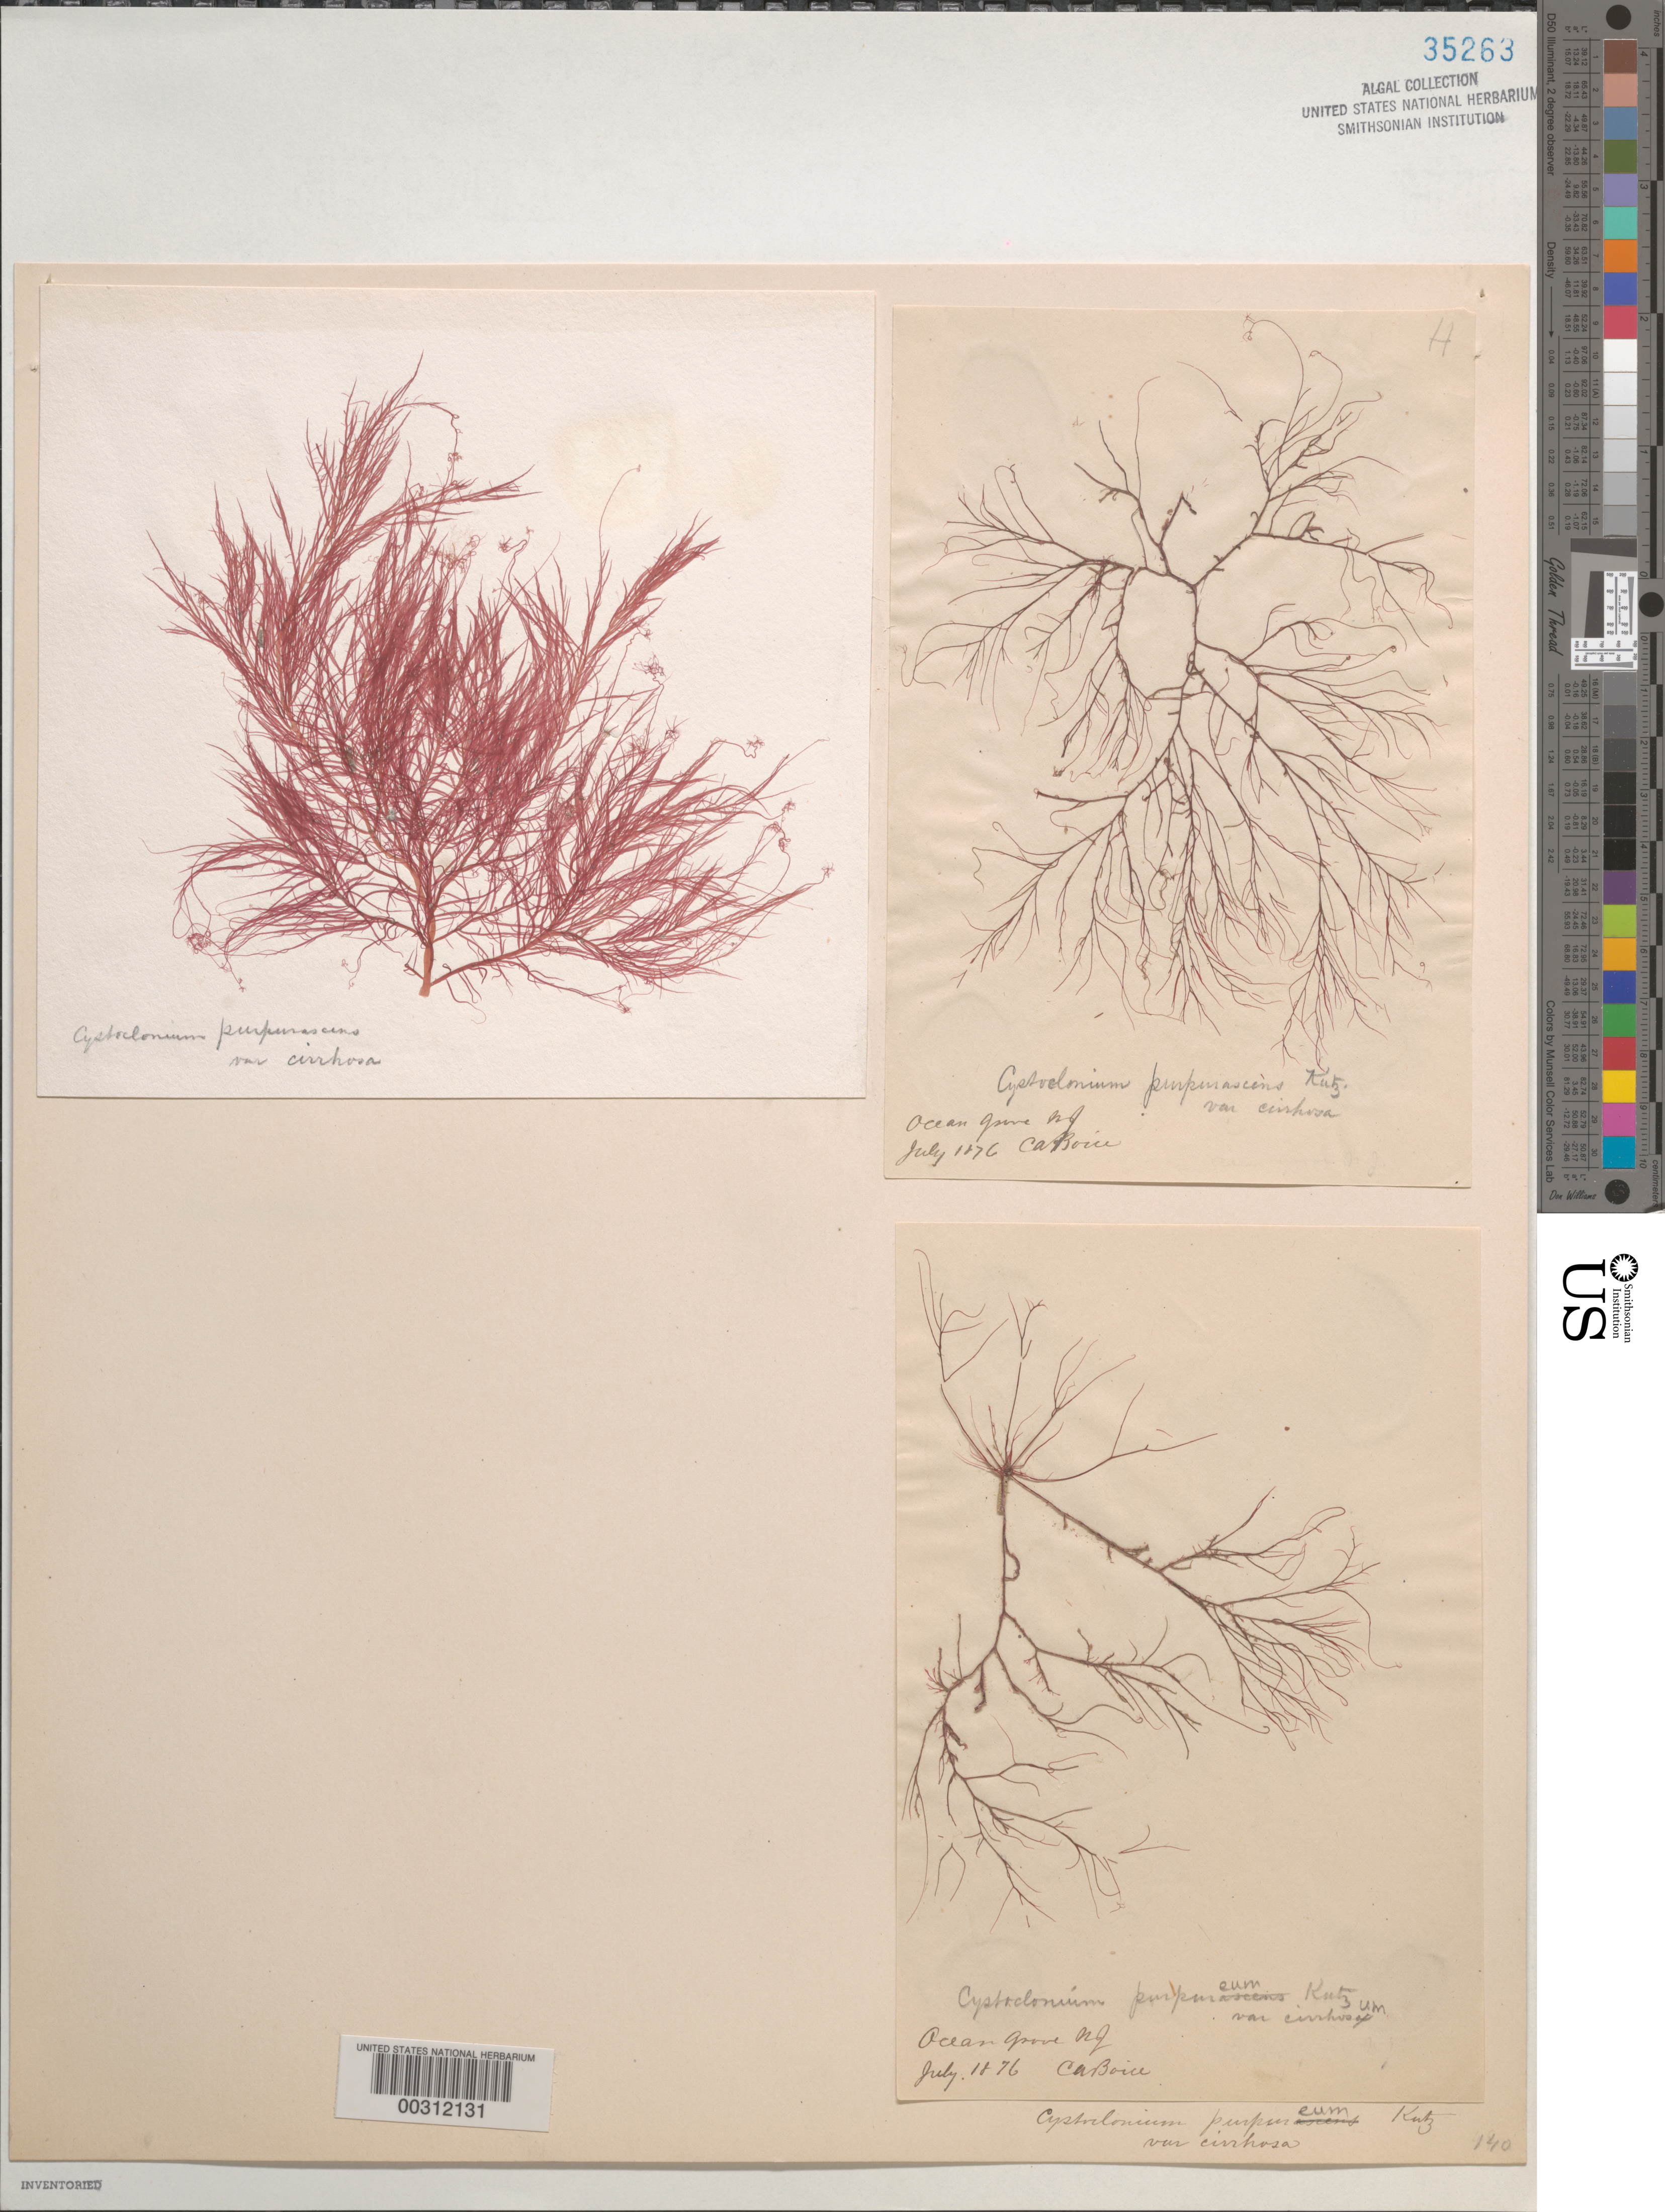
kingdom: Plantae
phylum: Rhodophyta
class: Florideophyceae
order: Gigartinales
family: Cystocloniaceae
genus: Cystoclonium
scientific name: Cystoclonium purpureum var. cirrhosum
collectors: C. Boice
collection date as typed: Jul 1876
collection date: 1876-07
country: United States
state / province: New Jersey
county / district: Monmouth County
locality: Ocean Grove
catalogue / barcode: US 35263